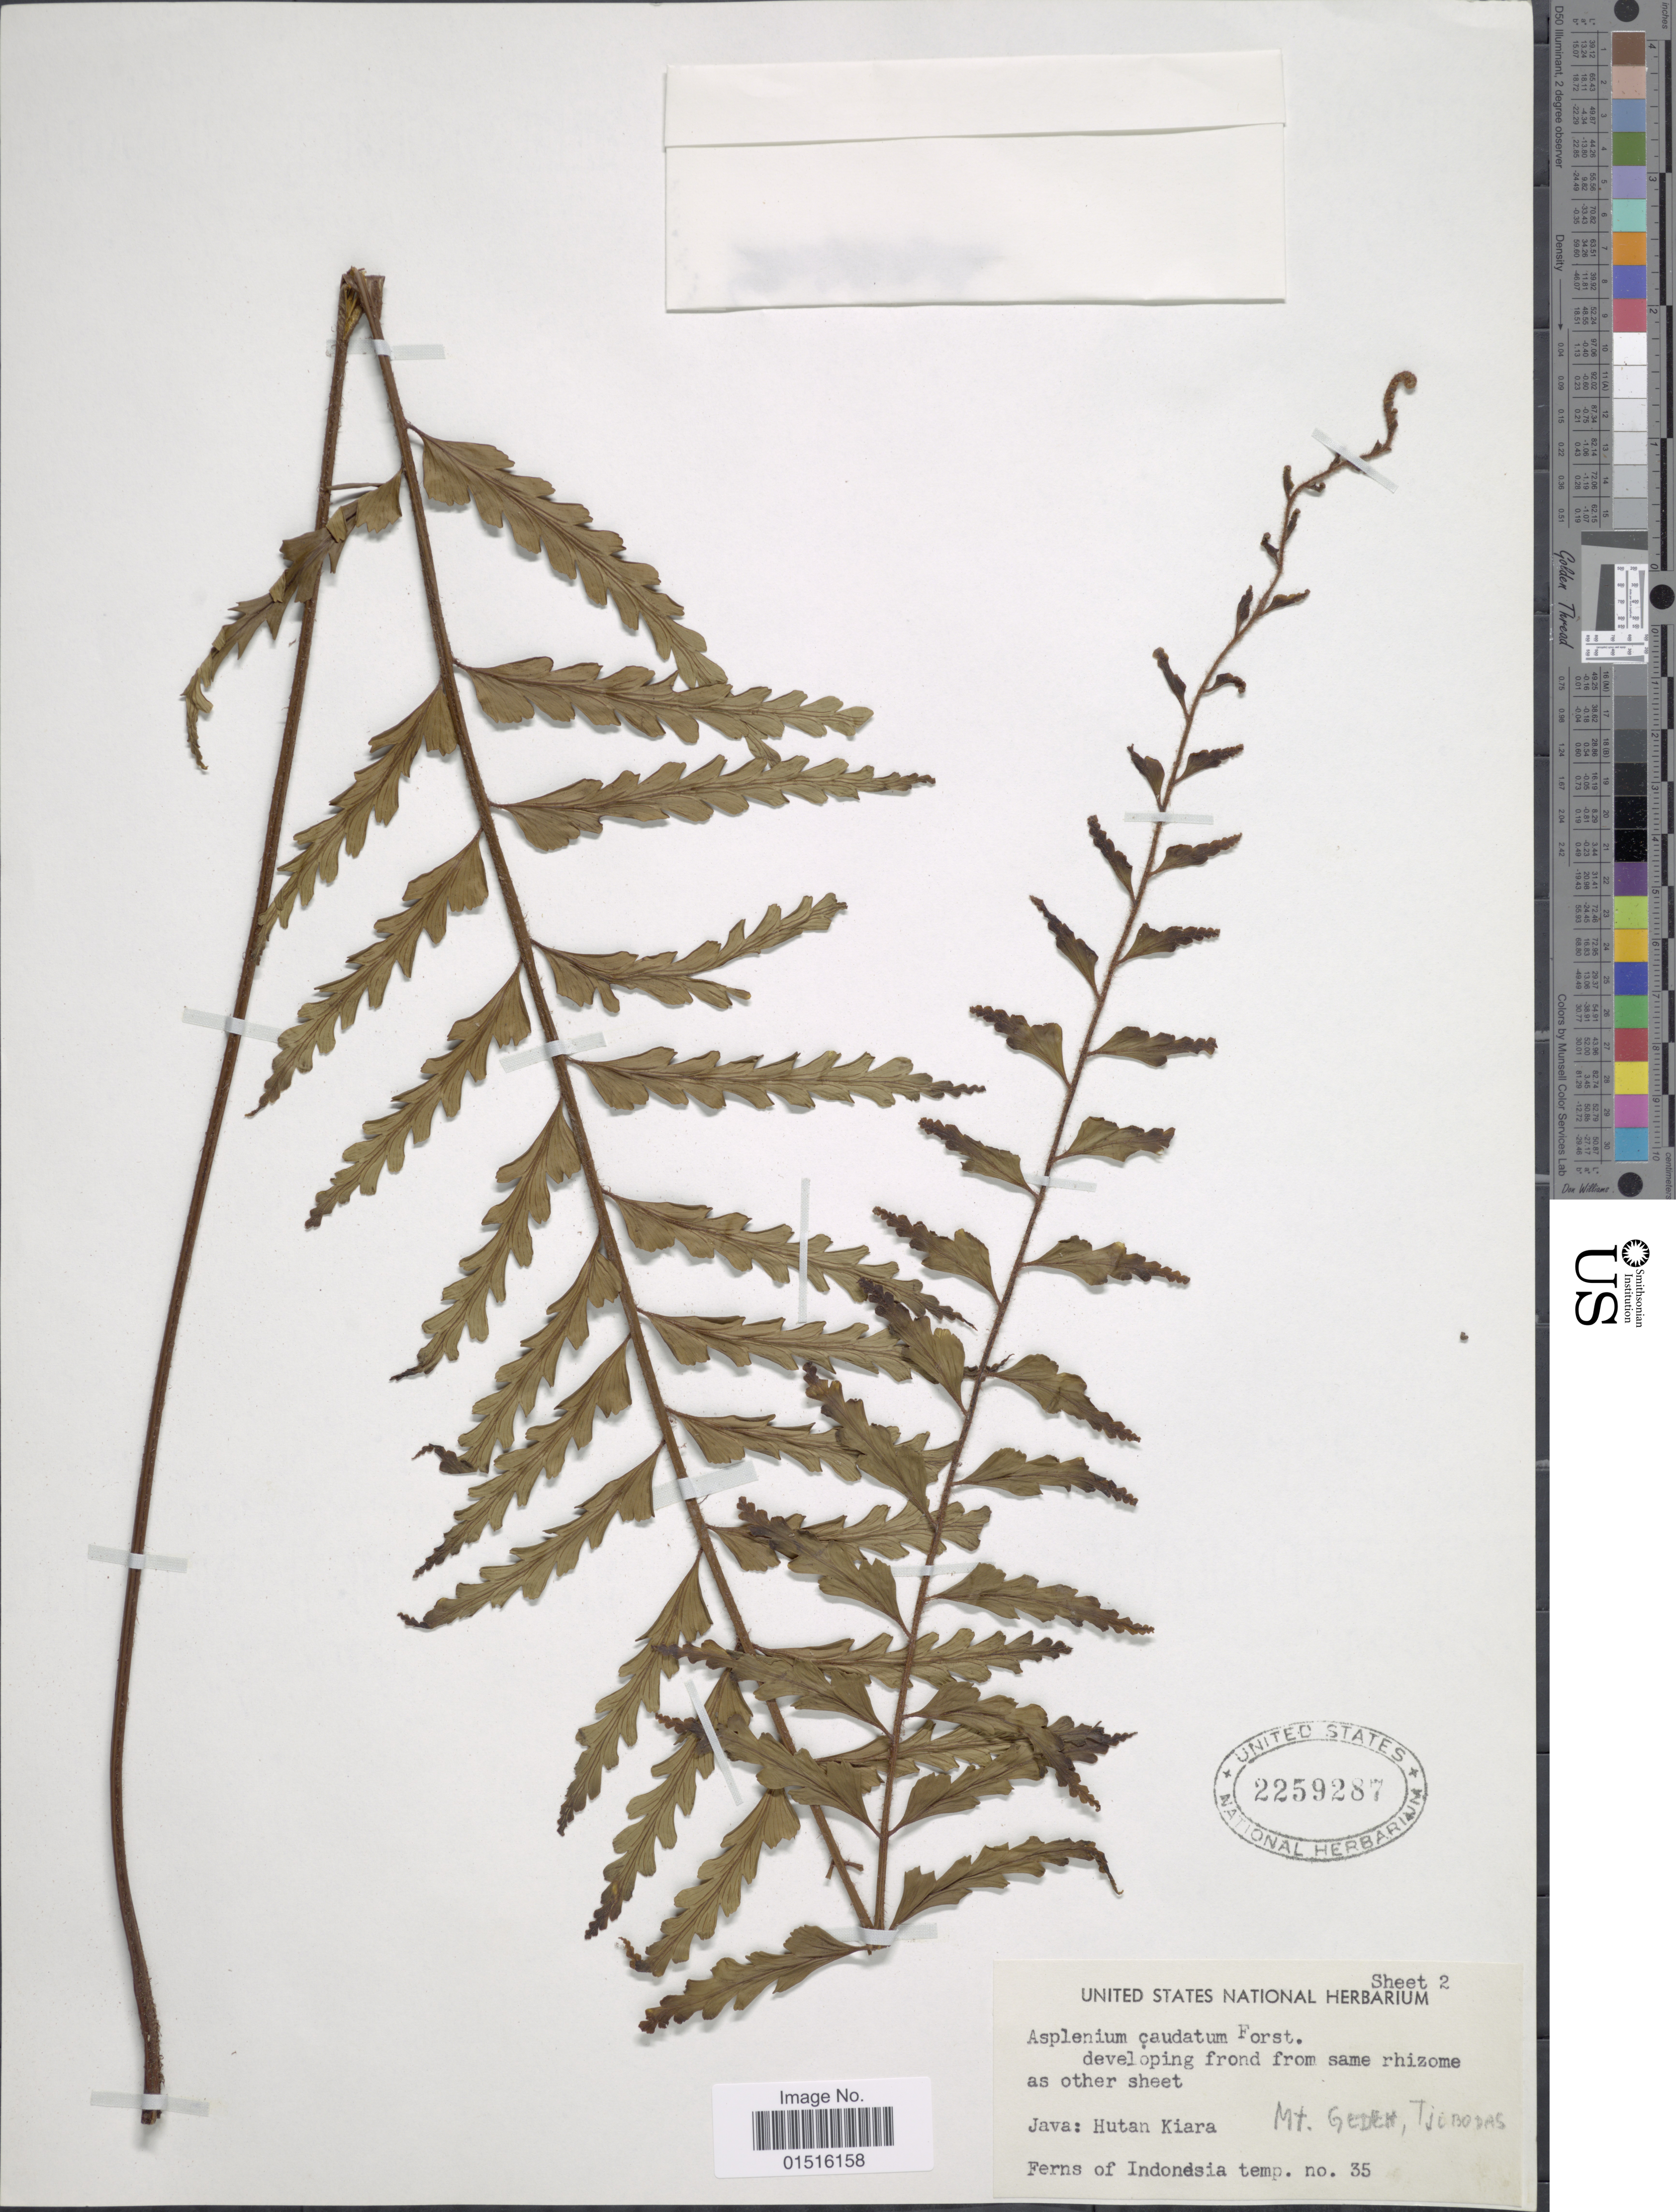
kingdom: Plantae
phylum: Tracheophyta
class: Polypodiopsida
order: Polypodiales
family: Aspleniaceae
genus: Asplenium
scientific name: Asplenium truncatum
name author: Blume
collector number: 35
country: Indonesia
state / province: Java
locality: Hutan Kiara, Mt. Geden, Tjibodas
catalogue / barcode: US 2259287